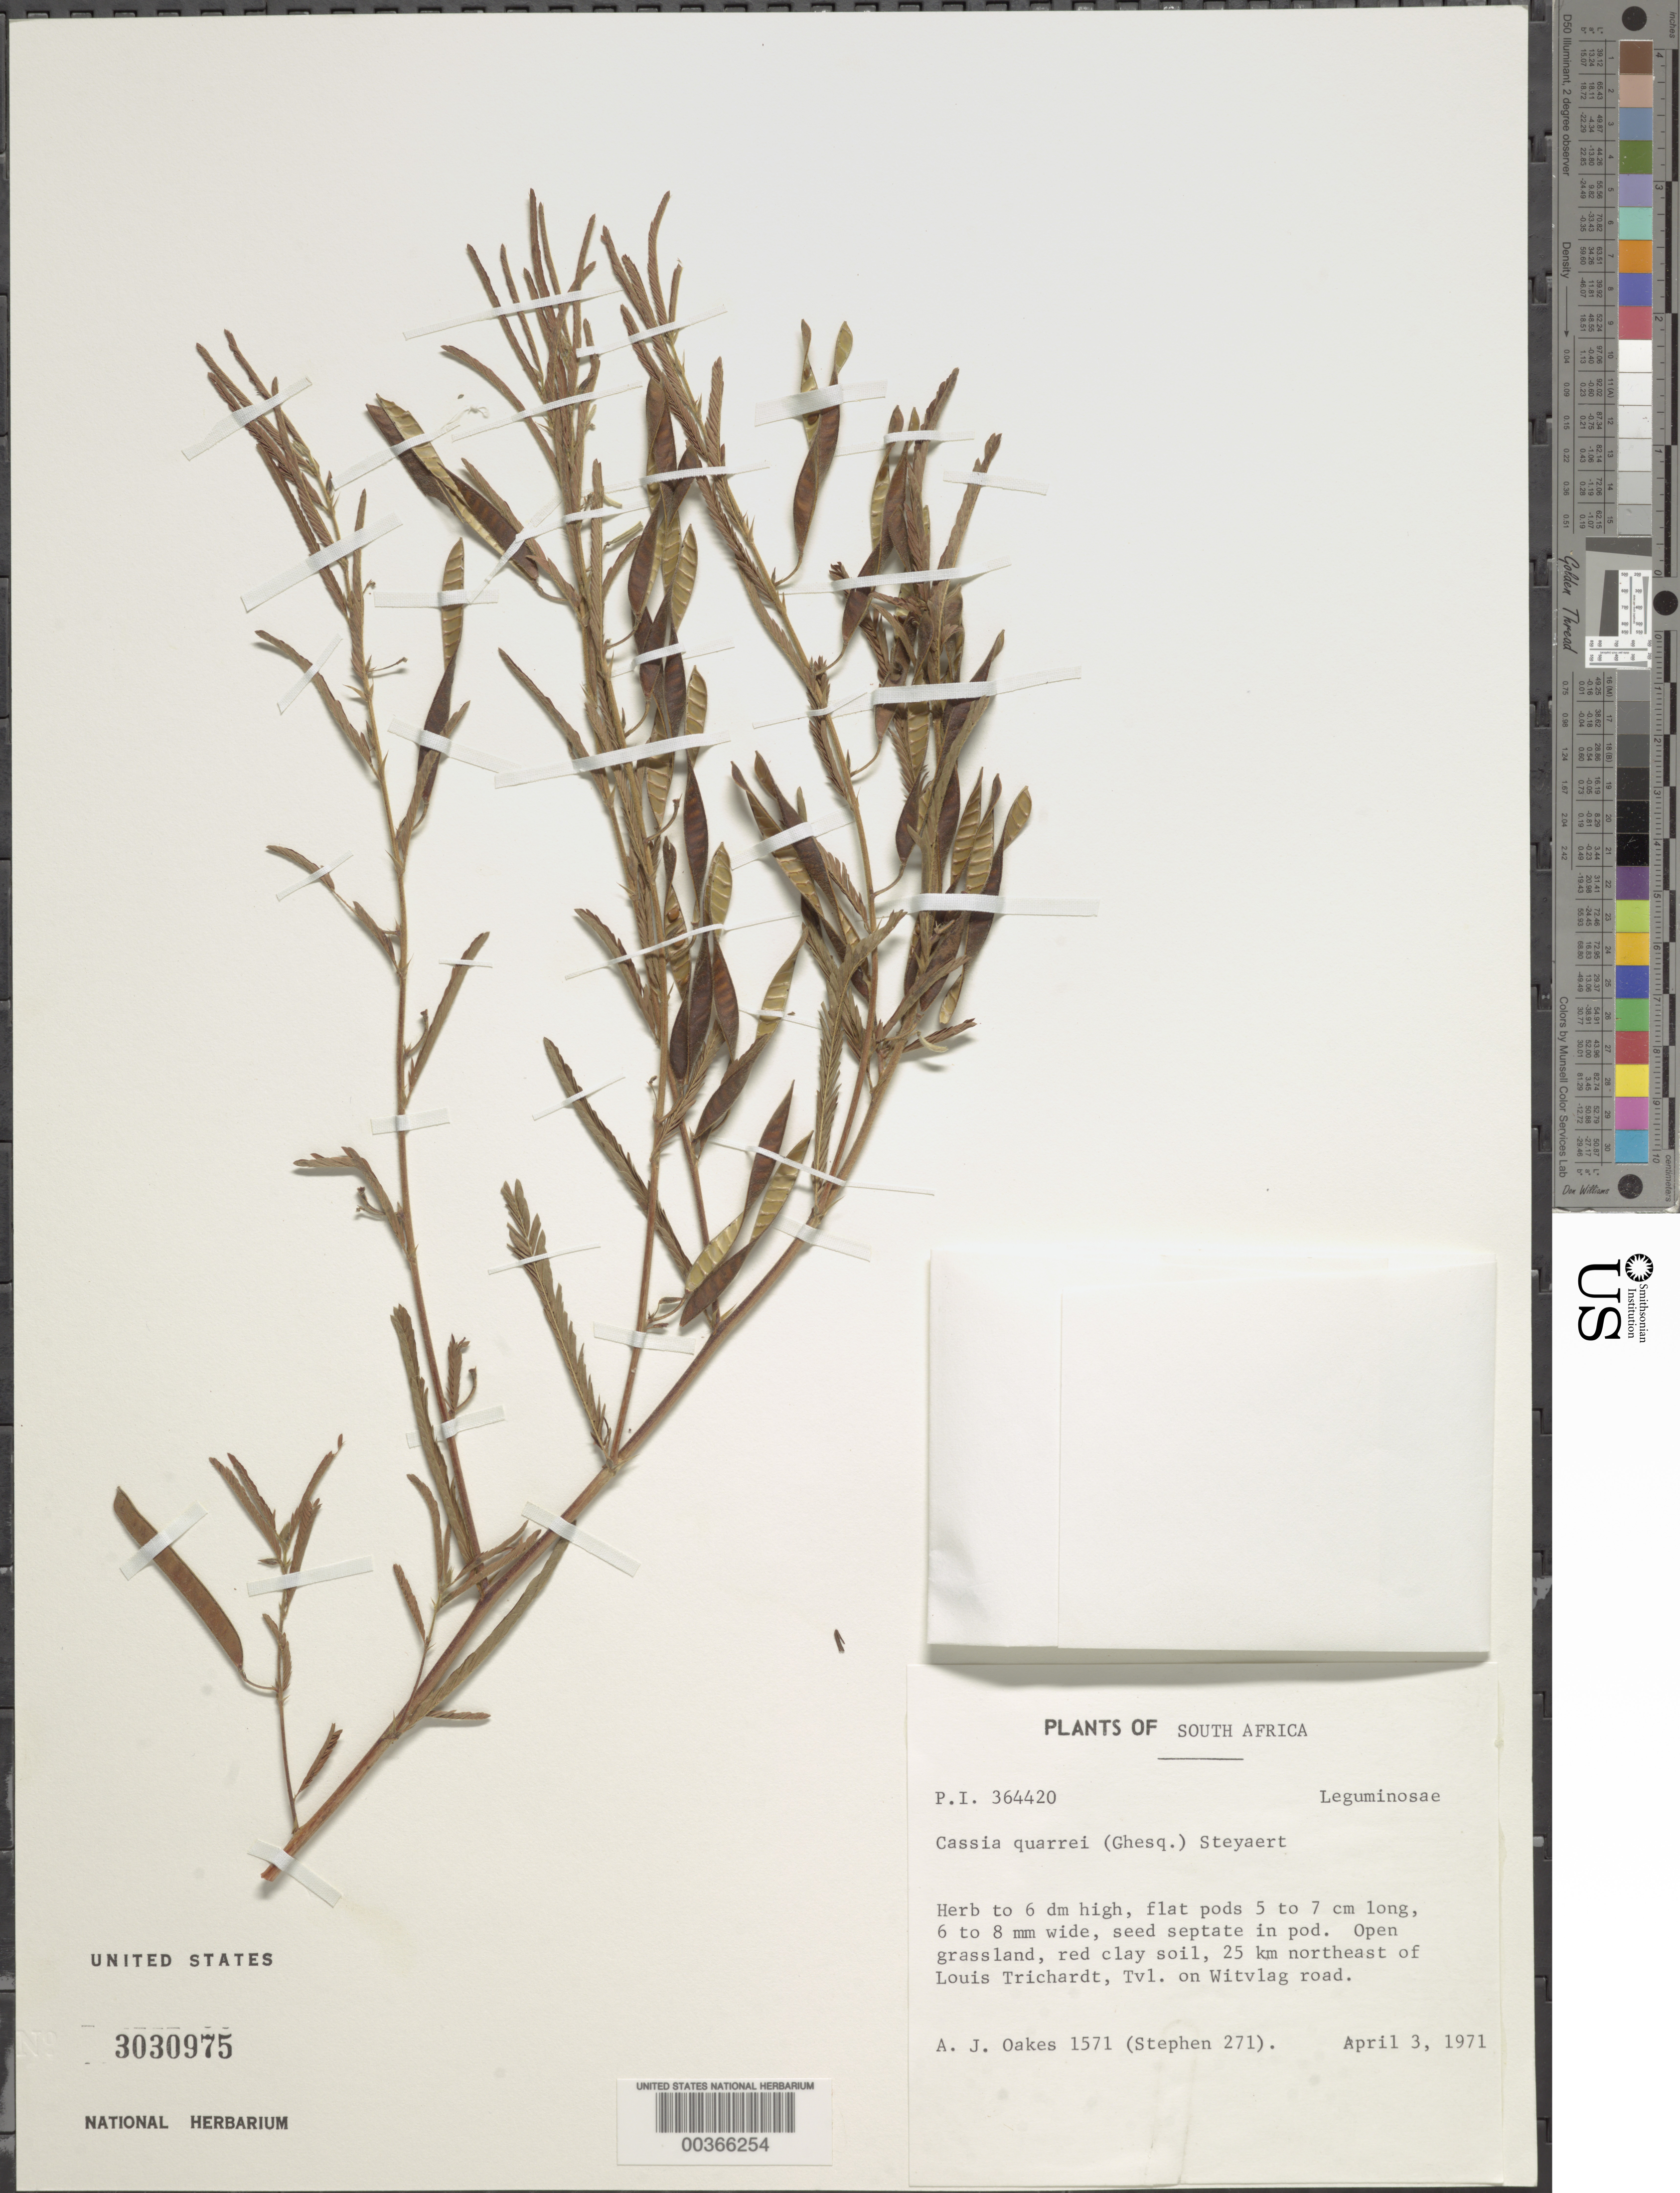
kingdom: Plantae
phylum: Tracheophyta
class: Magnoliopsida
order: Fabales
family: Fabaceae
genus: Cassia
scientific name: Cassia quarrei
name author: (Ghesq.) Steyaert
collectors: A. Oakes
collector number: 1571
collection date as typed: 03 Apr 1971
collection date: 1971-04-03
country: South Africa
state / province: Limpopo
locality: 25 km ne of louis trichardt on witvlag road. Transvaal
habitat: Open grassland, red clay soil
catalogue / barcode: US 3030975